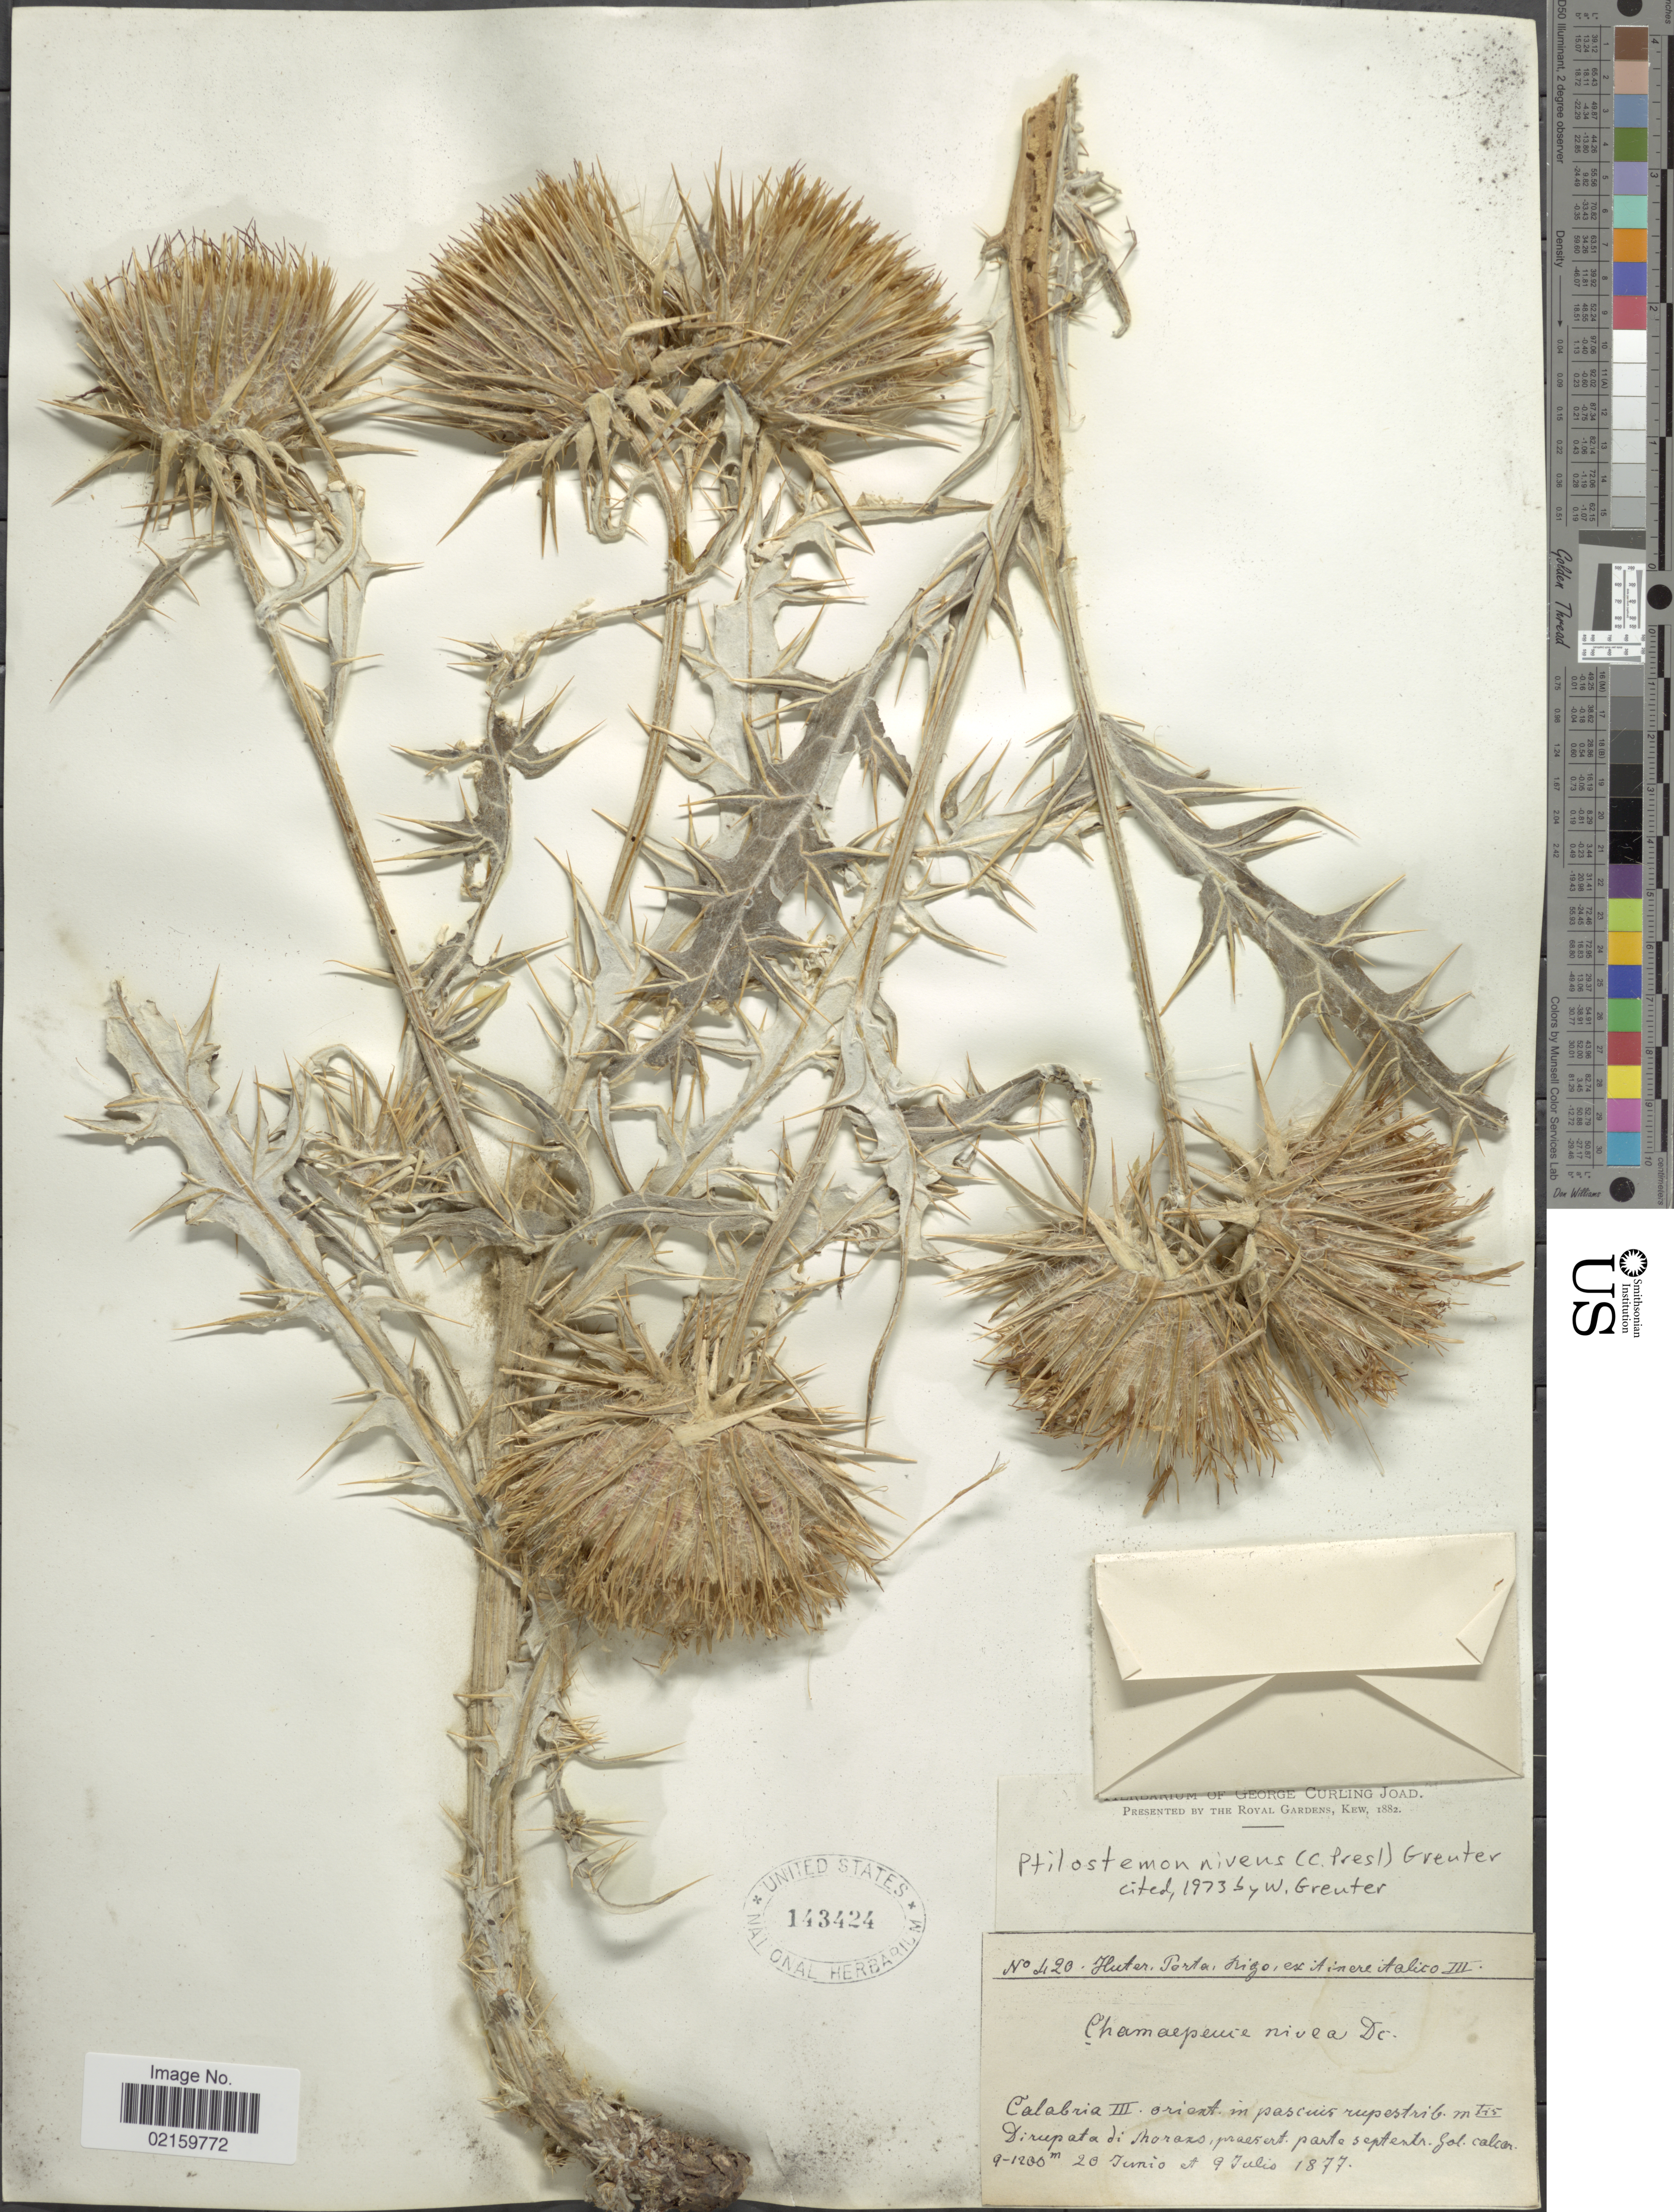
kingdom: Plantae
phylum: Tracheophyta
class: Magnoliopsida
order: Asterales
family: Asteraceae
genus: Ptilostemon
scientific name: Ptilostemon niveus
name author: (C. Presl) Greuter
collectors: -. Huter, P. Porta & Rigo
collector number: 420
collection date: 1877-06-20/1877-07-09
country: Italy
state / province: Calabria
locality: Calabria III orient in pascuis rupertrib m bis Dirupata do Shorars, [interpreted]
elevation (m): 900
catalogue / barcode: US 143424